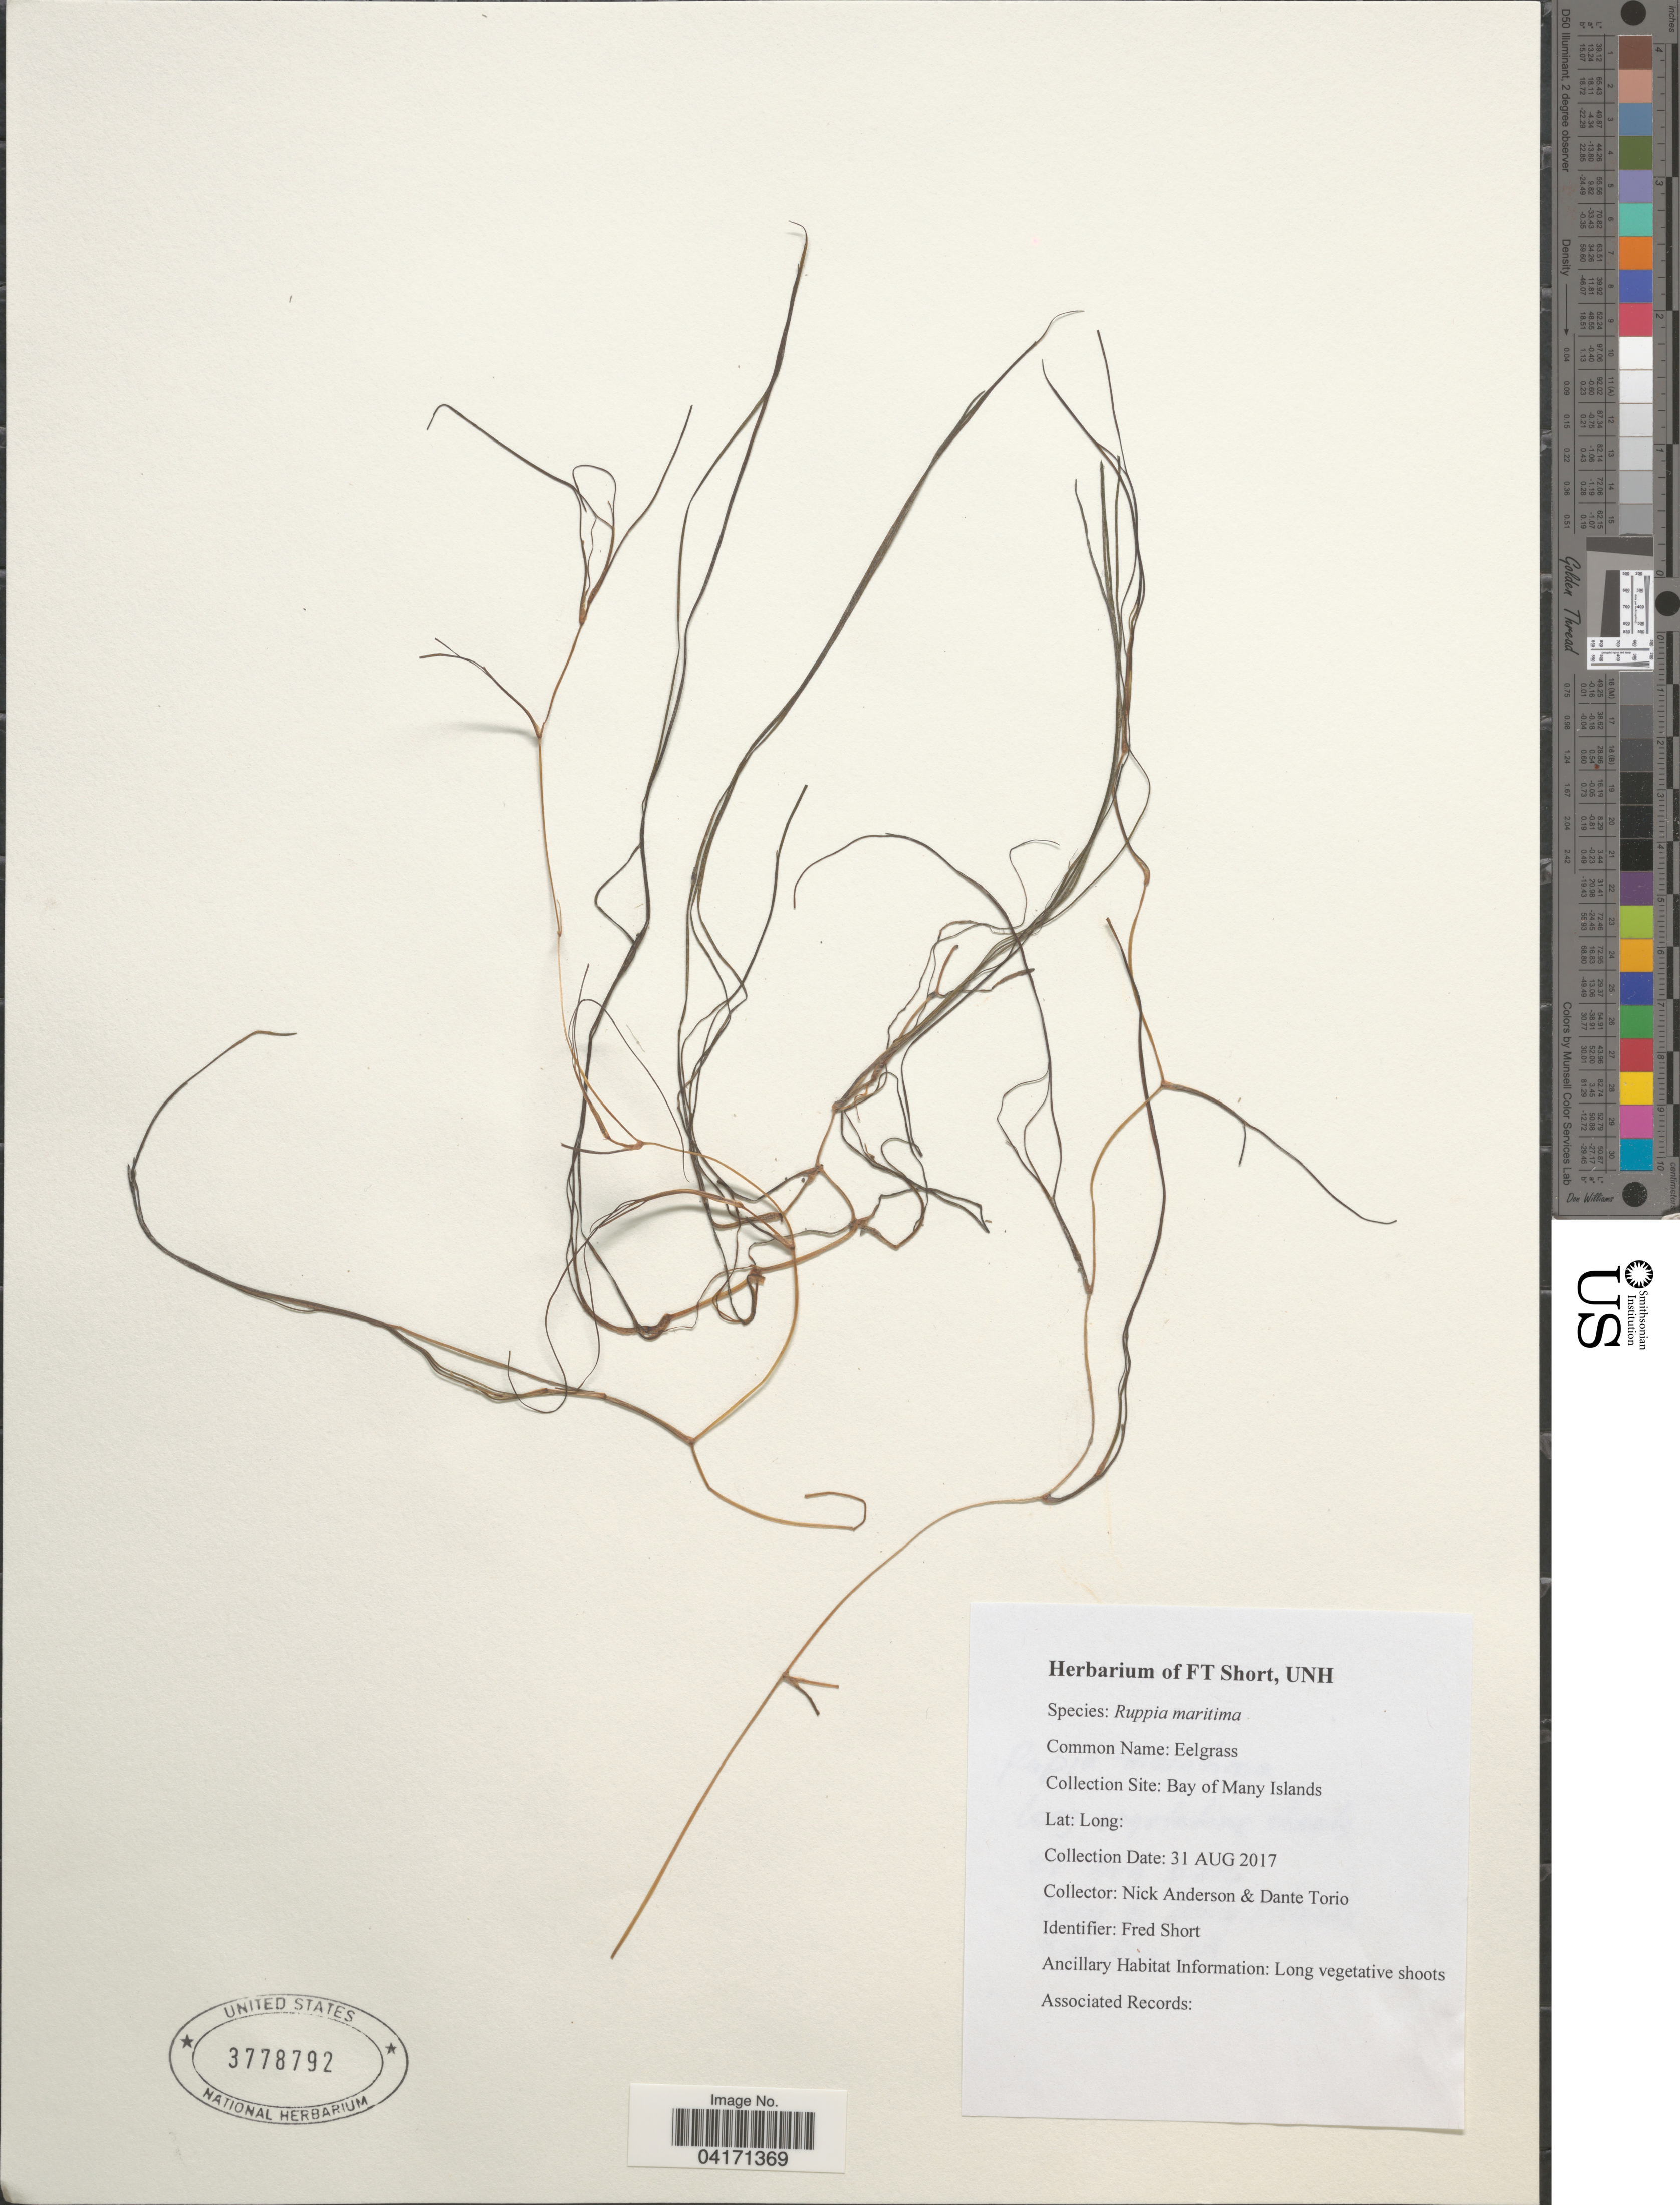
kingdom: Plantae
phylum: Tracheophyta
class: Liliopsida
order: Alismatales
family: Ruppiaceae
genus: Ruppia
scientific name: Ruppia maritima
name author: L.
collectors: N. Anderson & D. Torio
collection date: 2017-08-31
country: Canada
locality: Bay of Many Islands.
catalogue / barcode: US 3778792